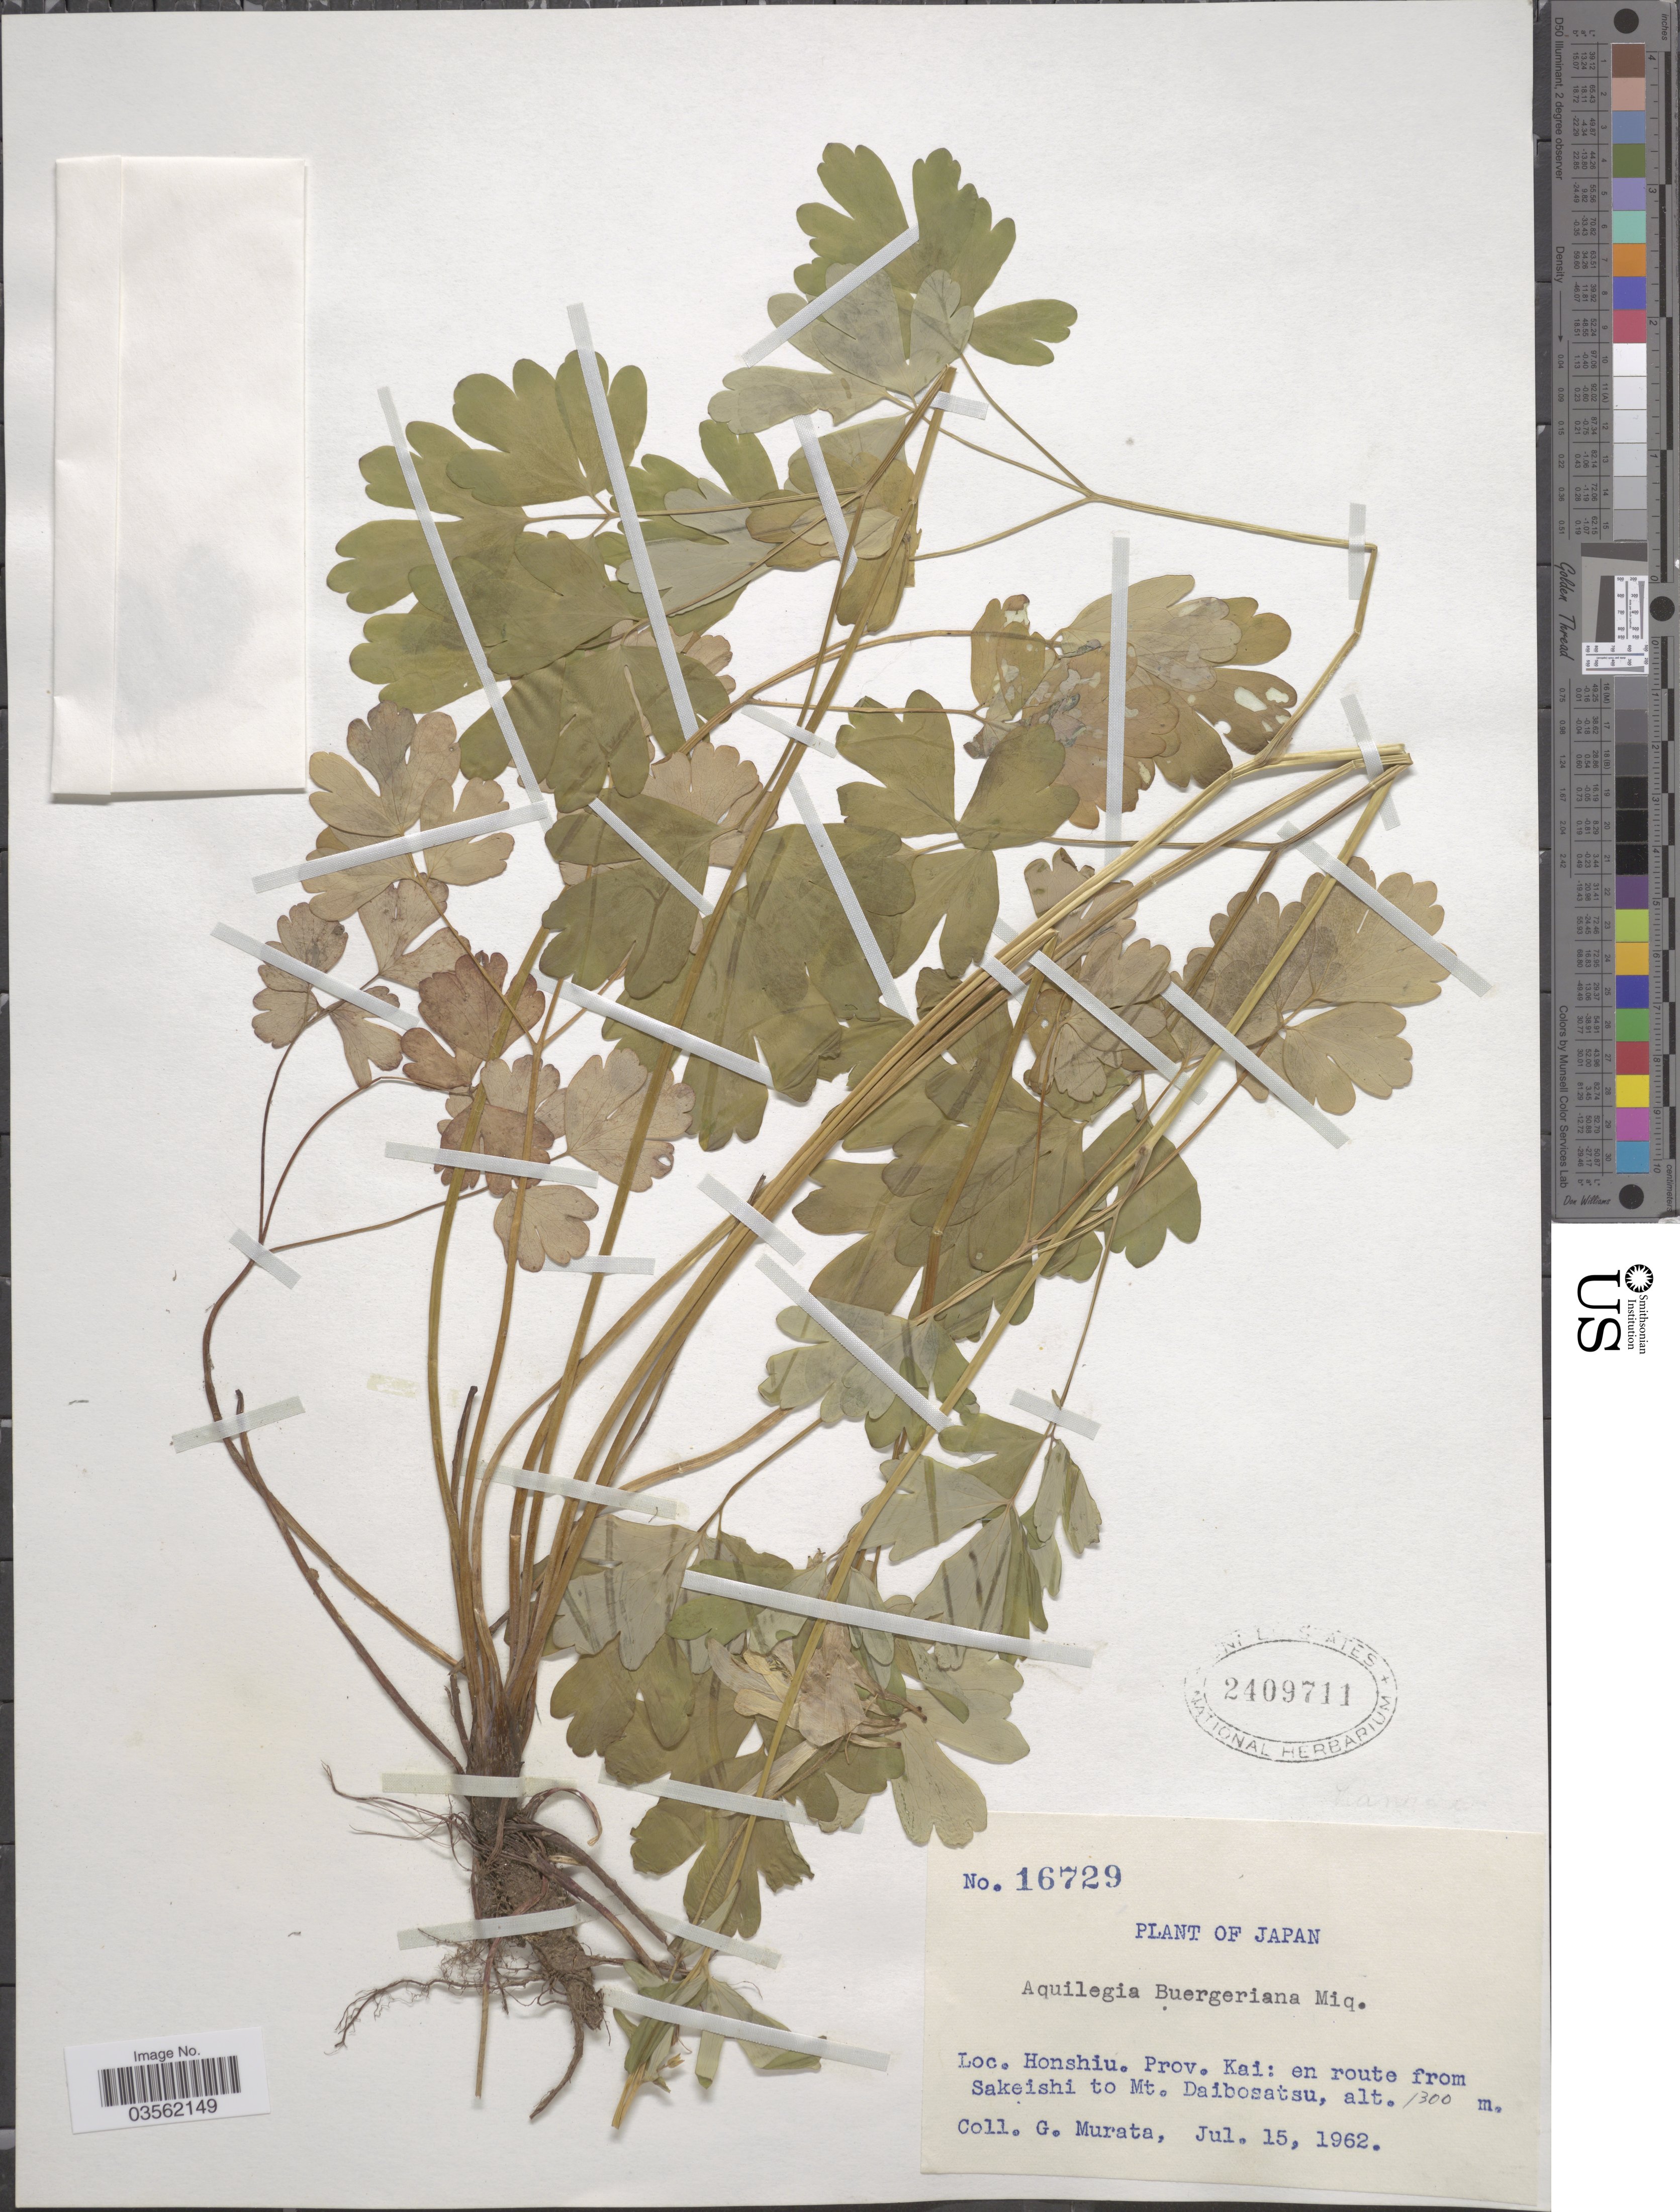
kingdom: Plantae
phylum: Tracheophyta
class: Magnoliopsida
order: Ranunculales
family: Ranunculaceae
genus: Aquilegia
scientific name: Aquilegia buergeriana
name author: Siebold & Zucc.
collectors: G. Murata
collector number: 16729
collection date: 1962-07-15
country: Japan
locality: Honshiu. Prov. Kai: en route from Sakeishi to Mt. Daibosatsu.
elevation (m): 1300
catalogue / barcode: US 2409711